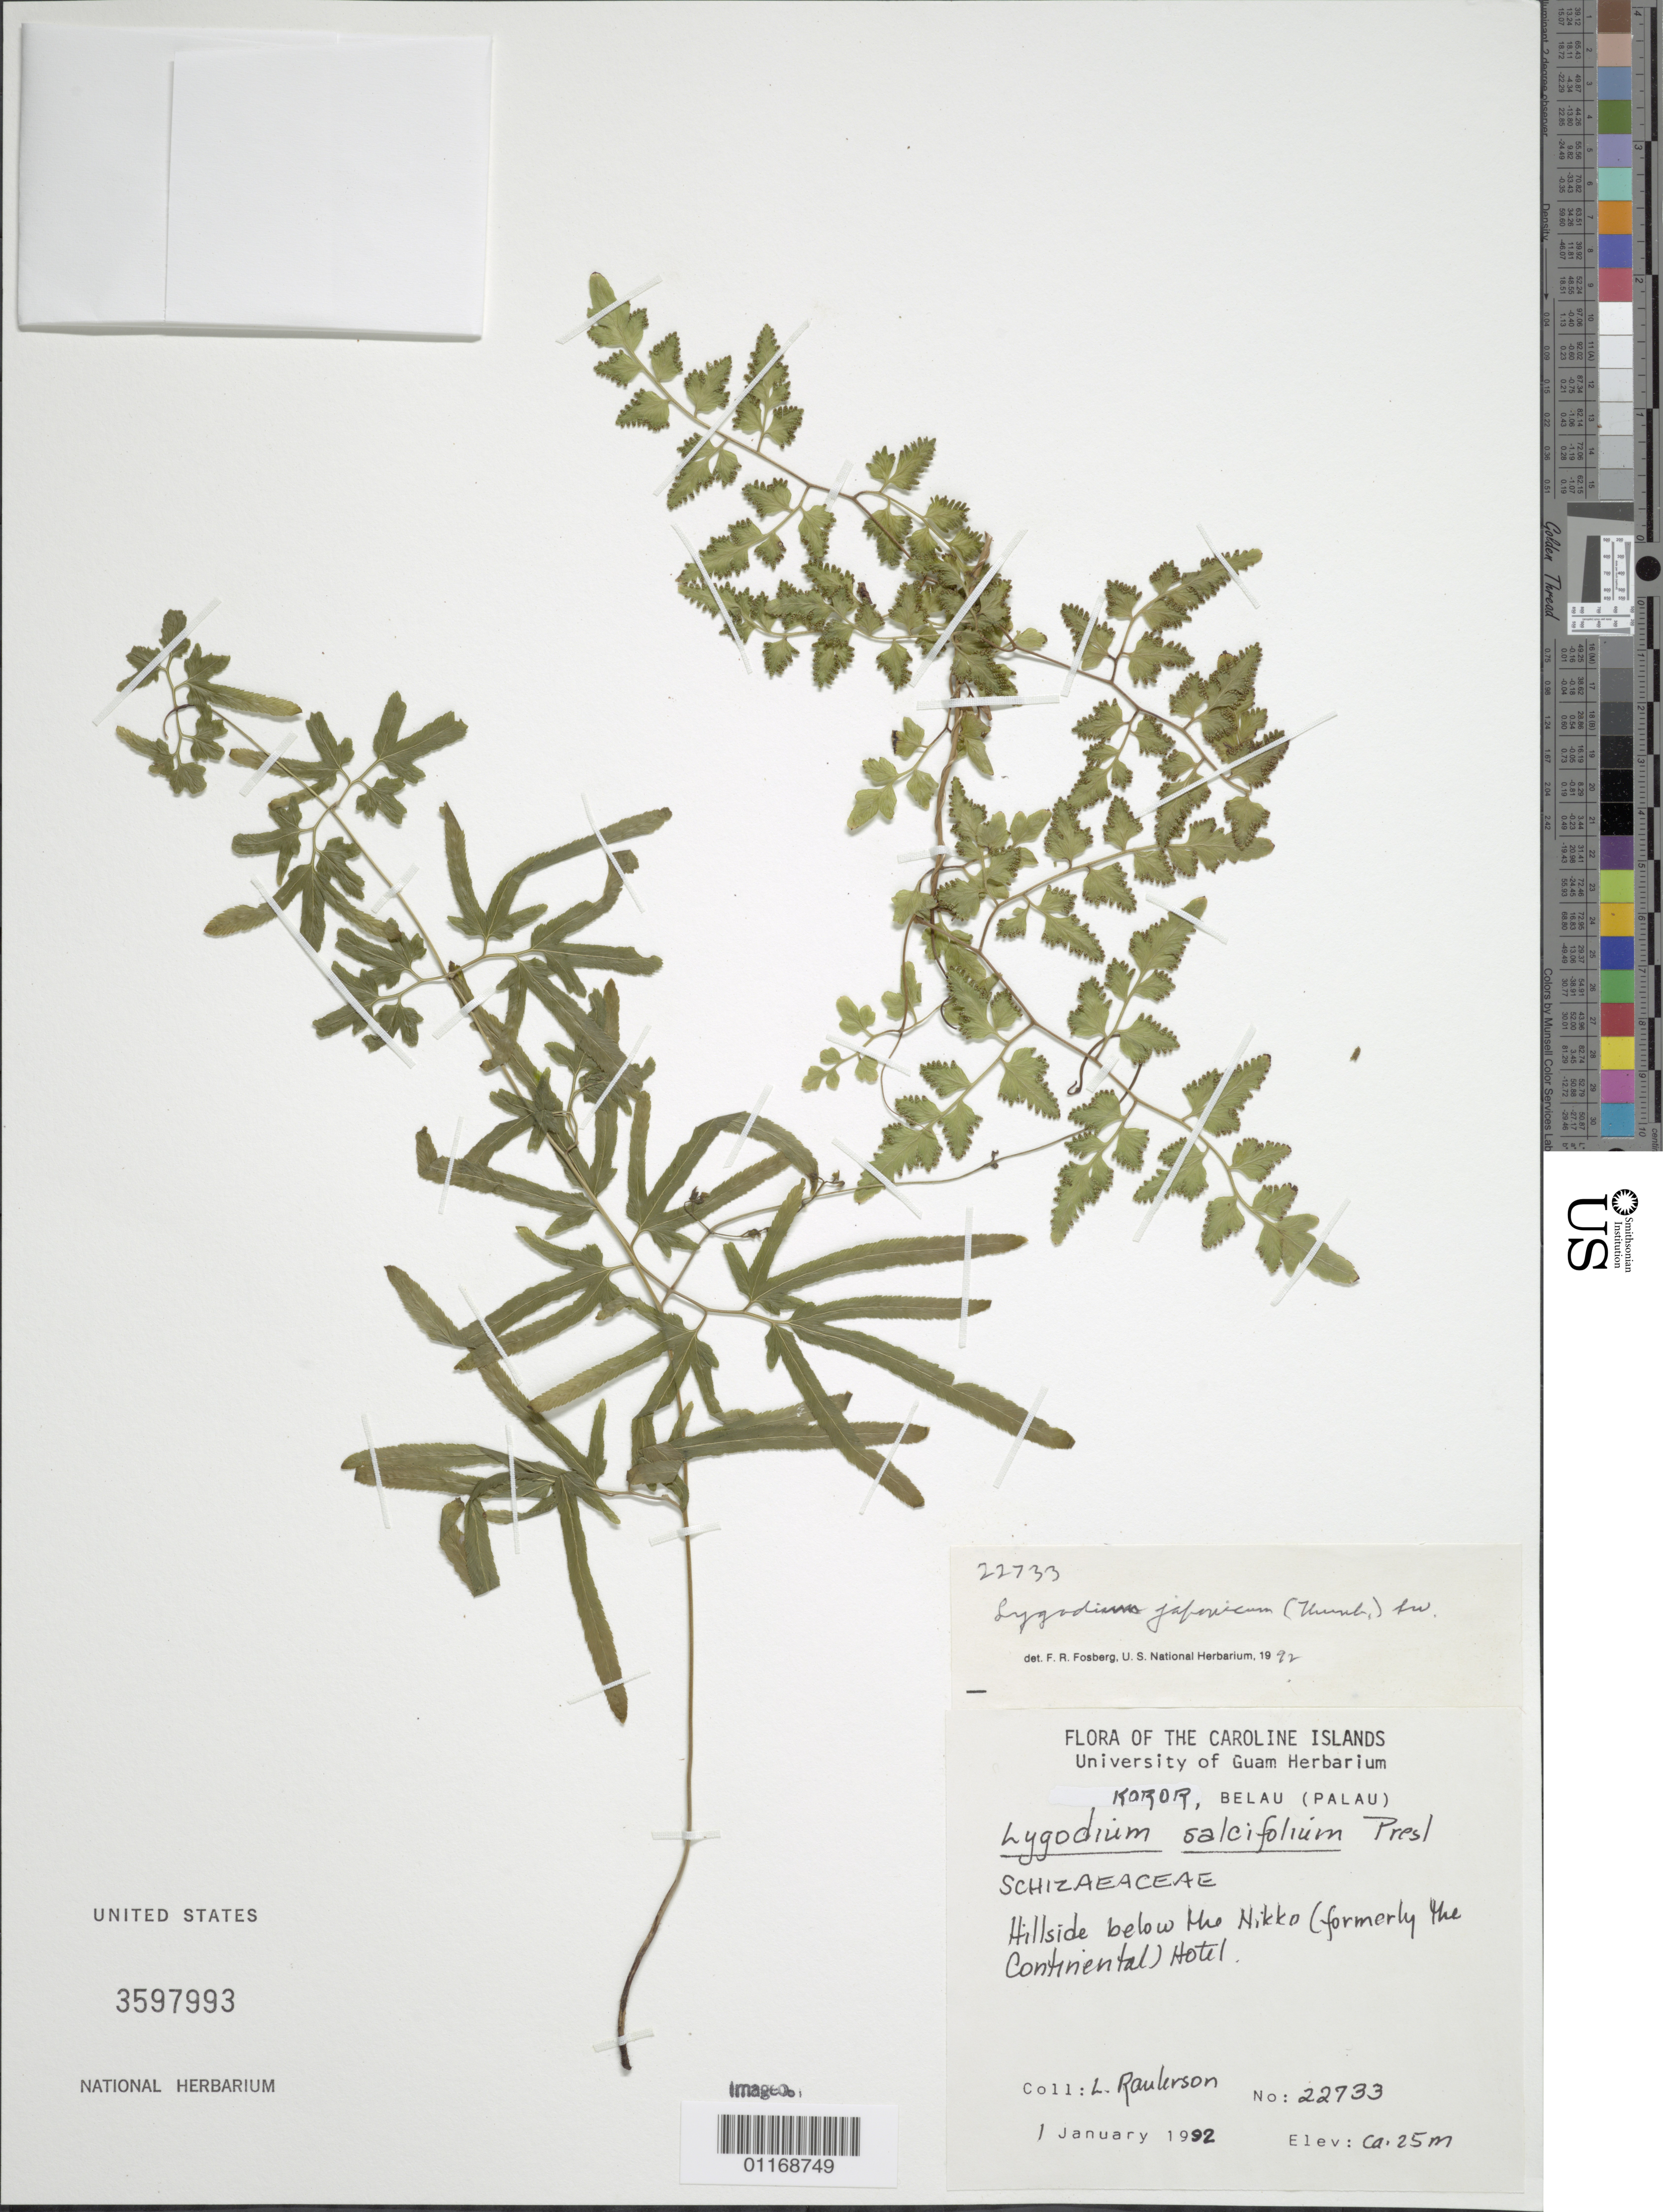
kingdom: Plantae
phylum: Tracheophyta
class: Polypodiopsida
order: Schizaeales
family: Lygodiaceae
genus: Lygodium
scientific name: Lygodium japonicum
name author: (Thunb.) Sw.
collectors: L. Raulerson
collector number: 22733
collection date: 1992-01-02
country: Palau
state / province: Koror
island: Oreor [Koror] I.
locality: hillside below the Nikko (formerly the continental) hotel.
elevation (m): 25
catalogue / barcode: US 3597993